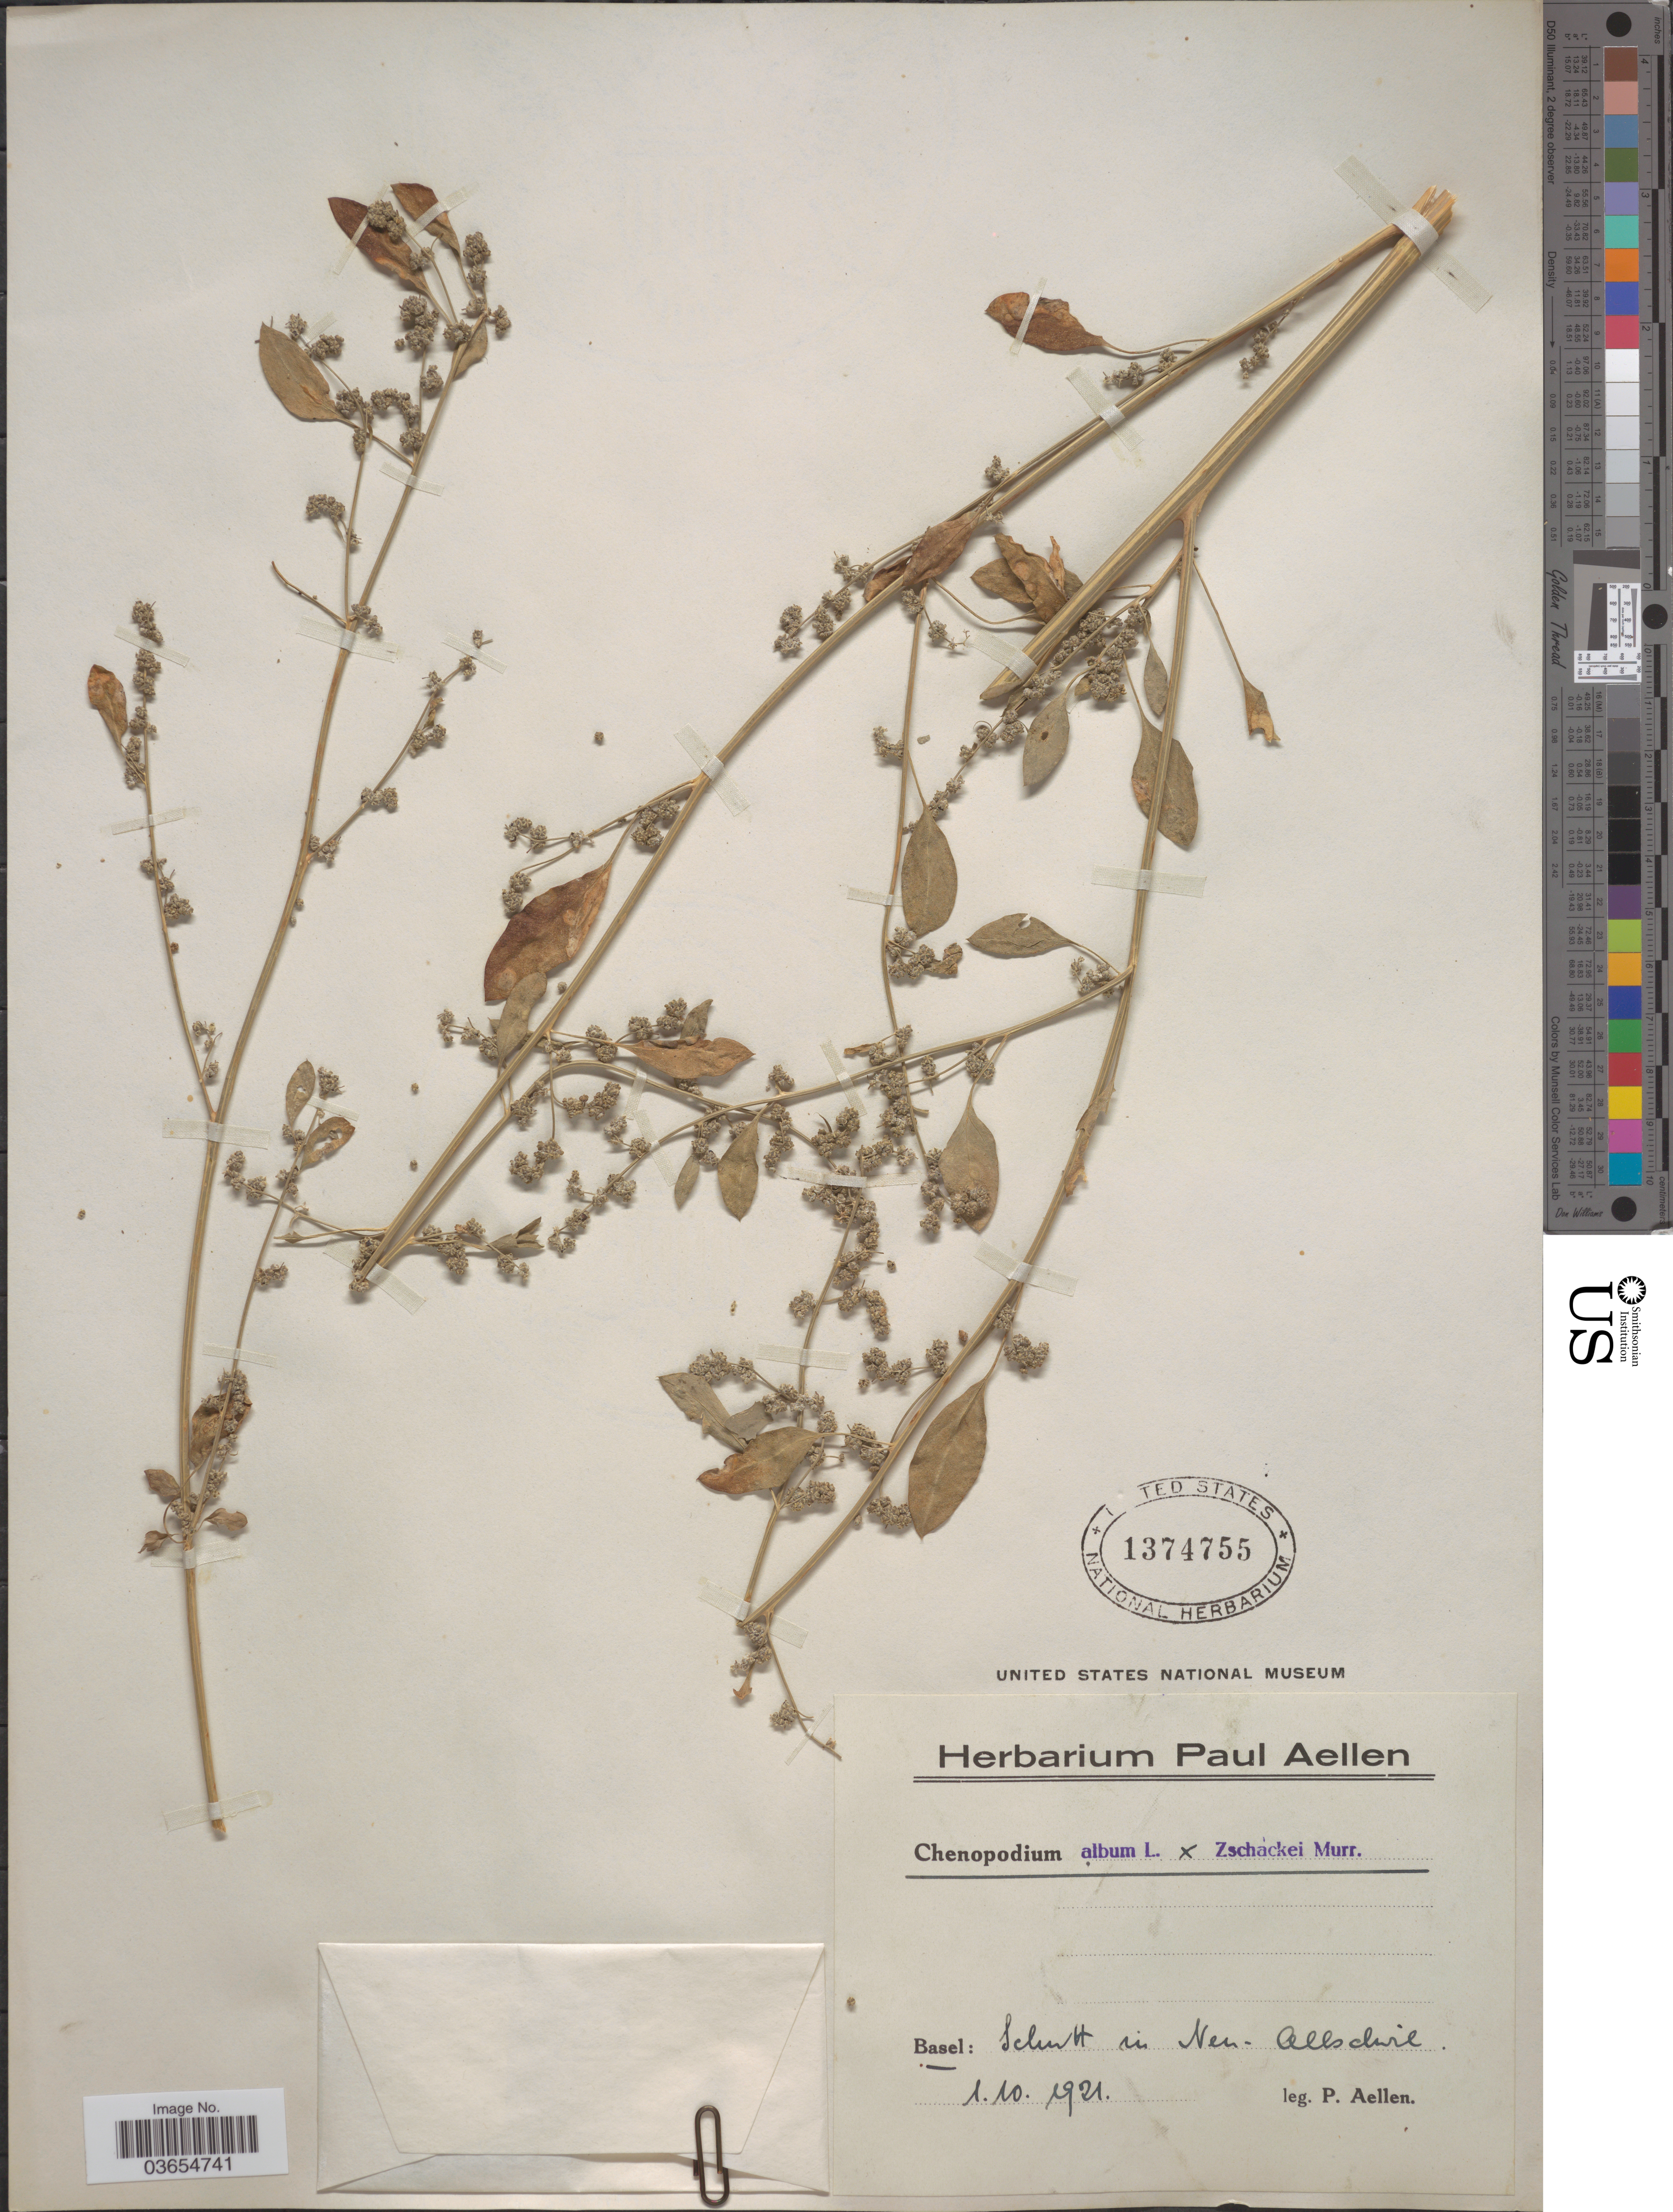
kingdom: Plantae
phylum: Tracheophyta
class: Magnoliopsida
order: Caryophyllales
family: Amaranthaceae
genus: Chenopodium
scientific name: Chenopodium album x C. zschackei Murr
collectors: P. Aellen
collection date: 1921-10-01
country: Switzerland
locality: Basel: Schutt in Neu - Allschwil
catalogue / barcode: US 1374755